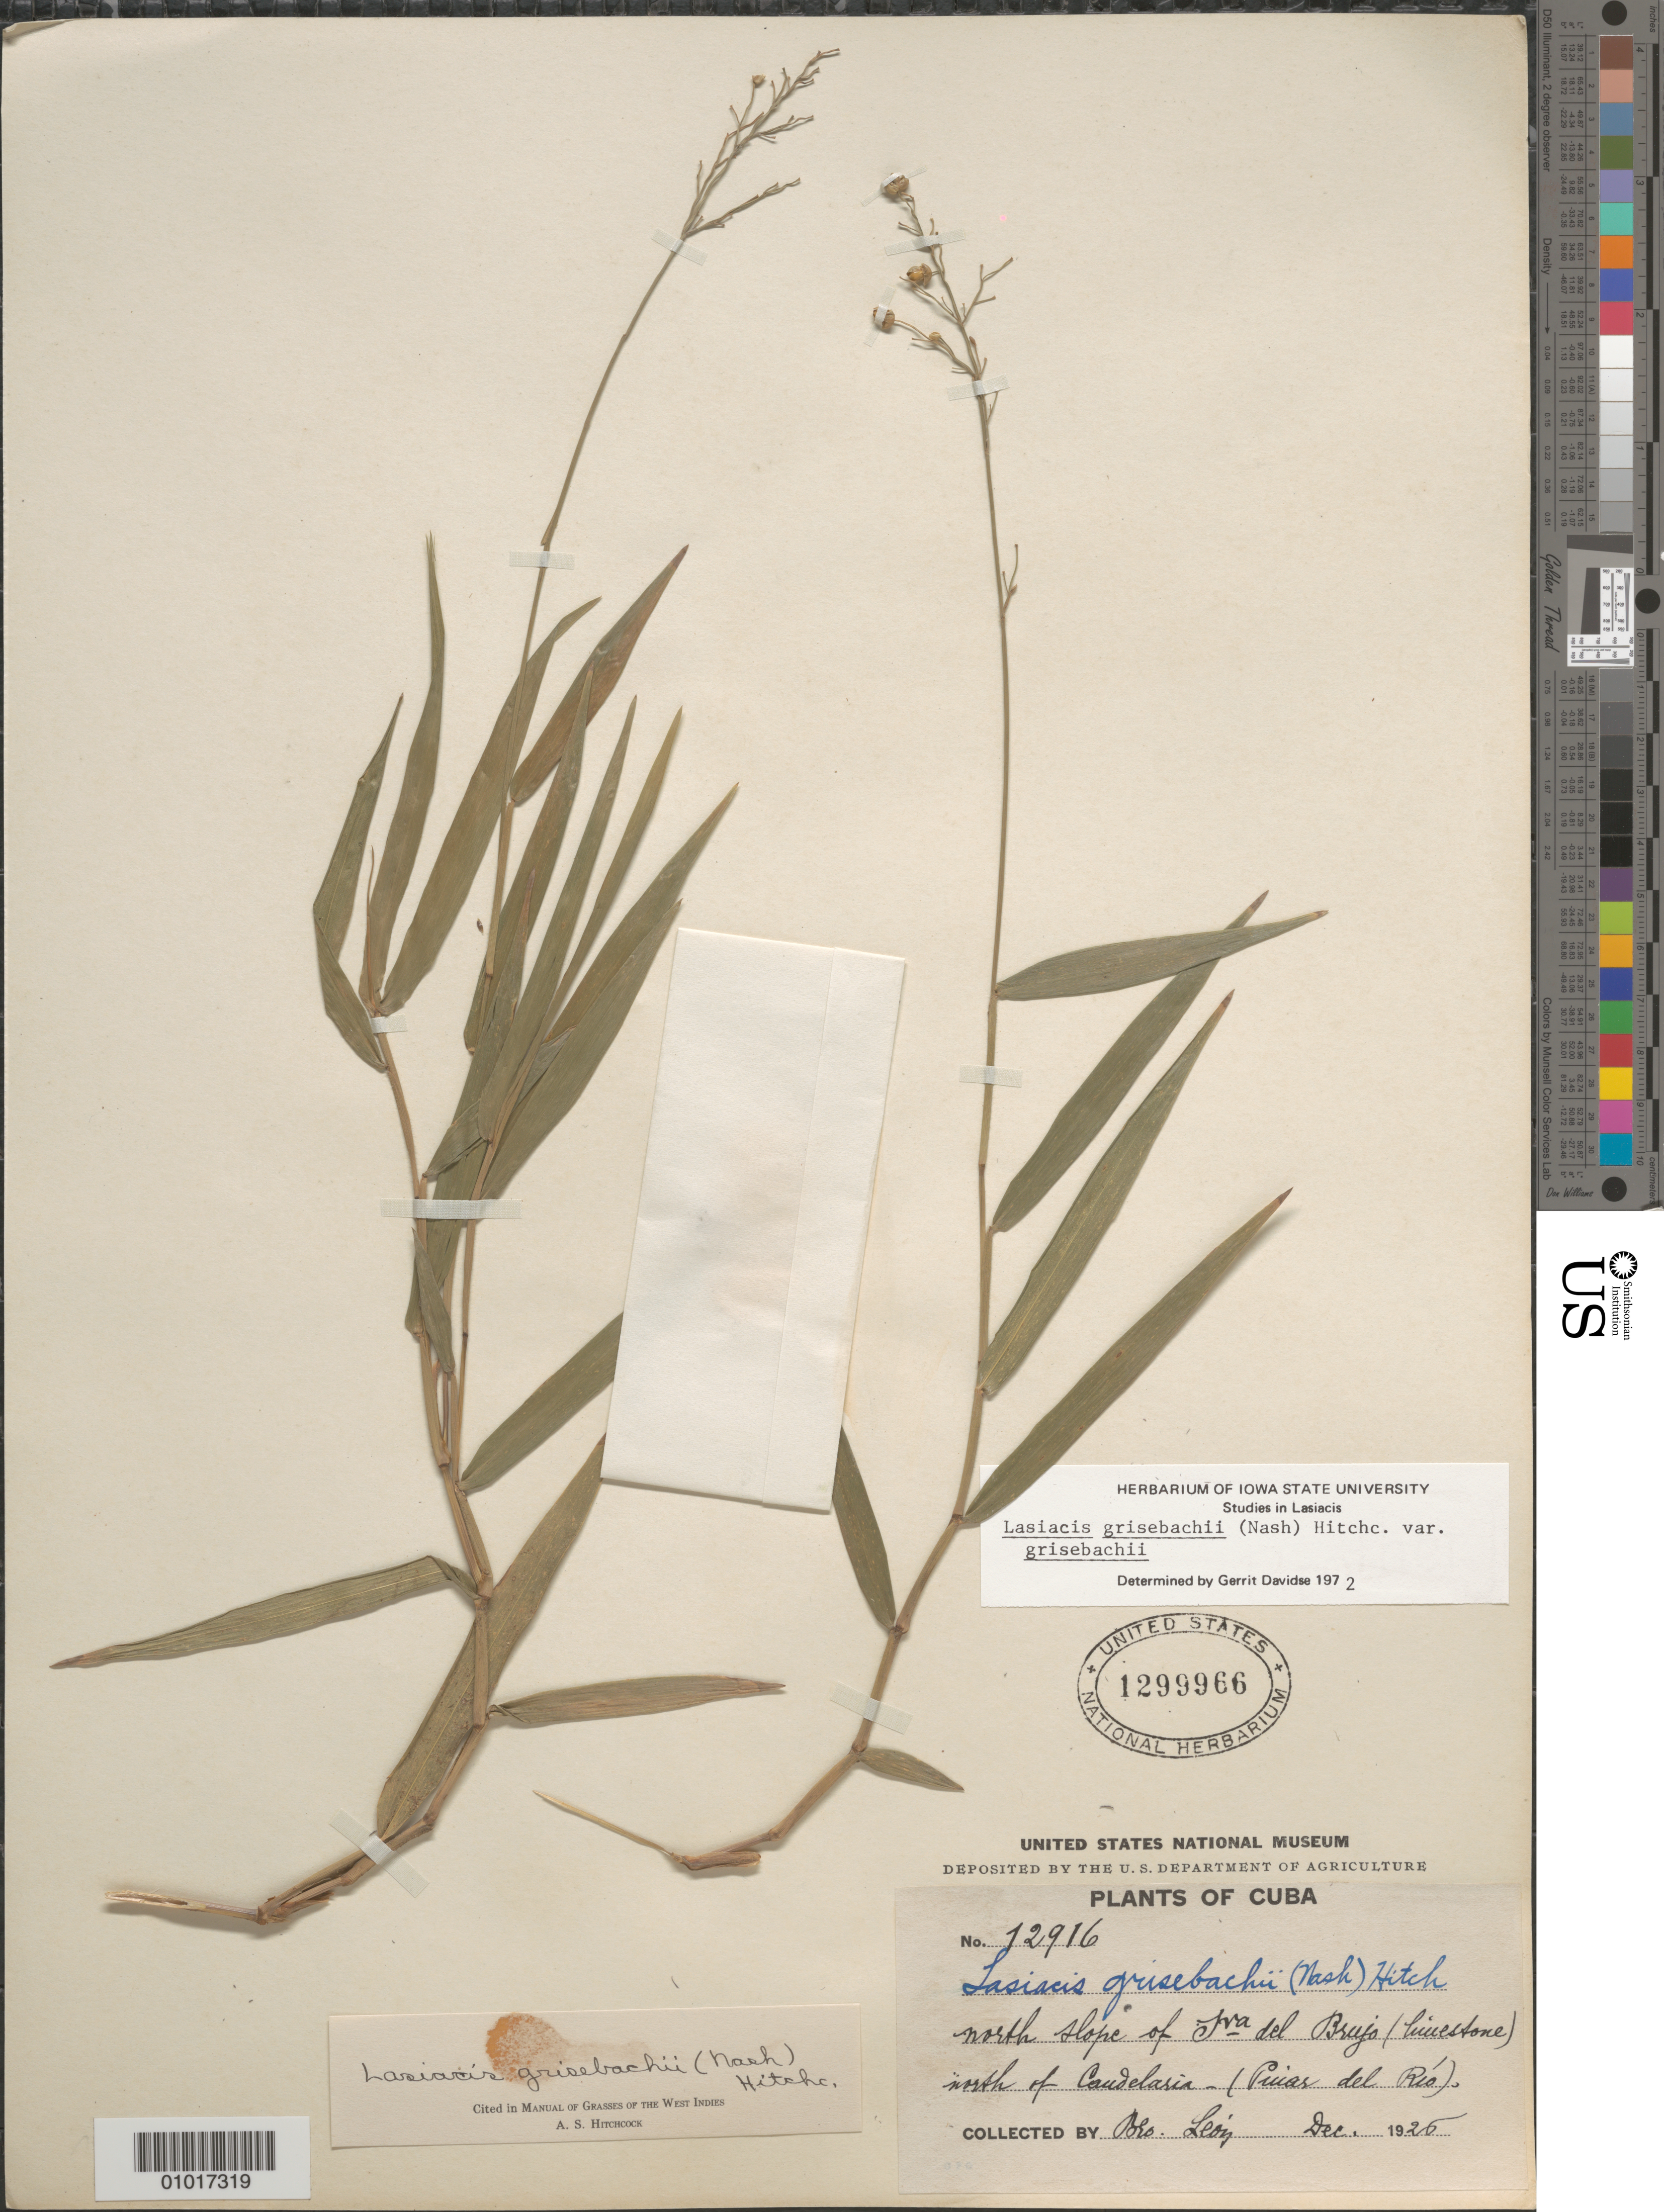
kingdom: Plantae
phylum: Tracheophyta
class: Liliopsida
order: Poales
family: Poaceae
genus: Lasiacis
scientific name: Lasiacis grisebachii var. grisebachii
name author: (Nash) Hitchc.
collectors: Bro. León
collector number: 12916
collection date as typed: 01 Dec 1926 to 31 Dec 1926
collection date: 1926-12-01/1926-12-31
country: Cuba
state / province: Pinar del Rio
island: Cuba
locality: North slope of Ira del Brujo (limestone) north of Caudelaria (Pinar del Rio)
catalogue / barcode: US 1299966